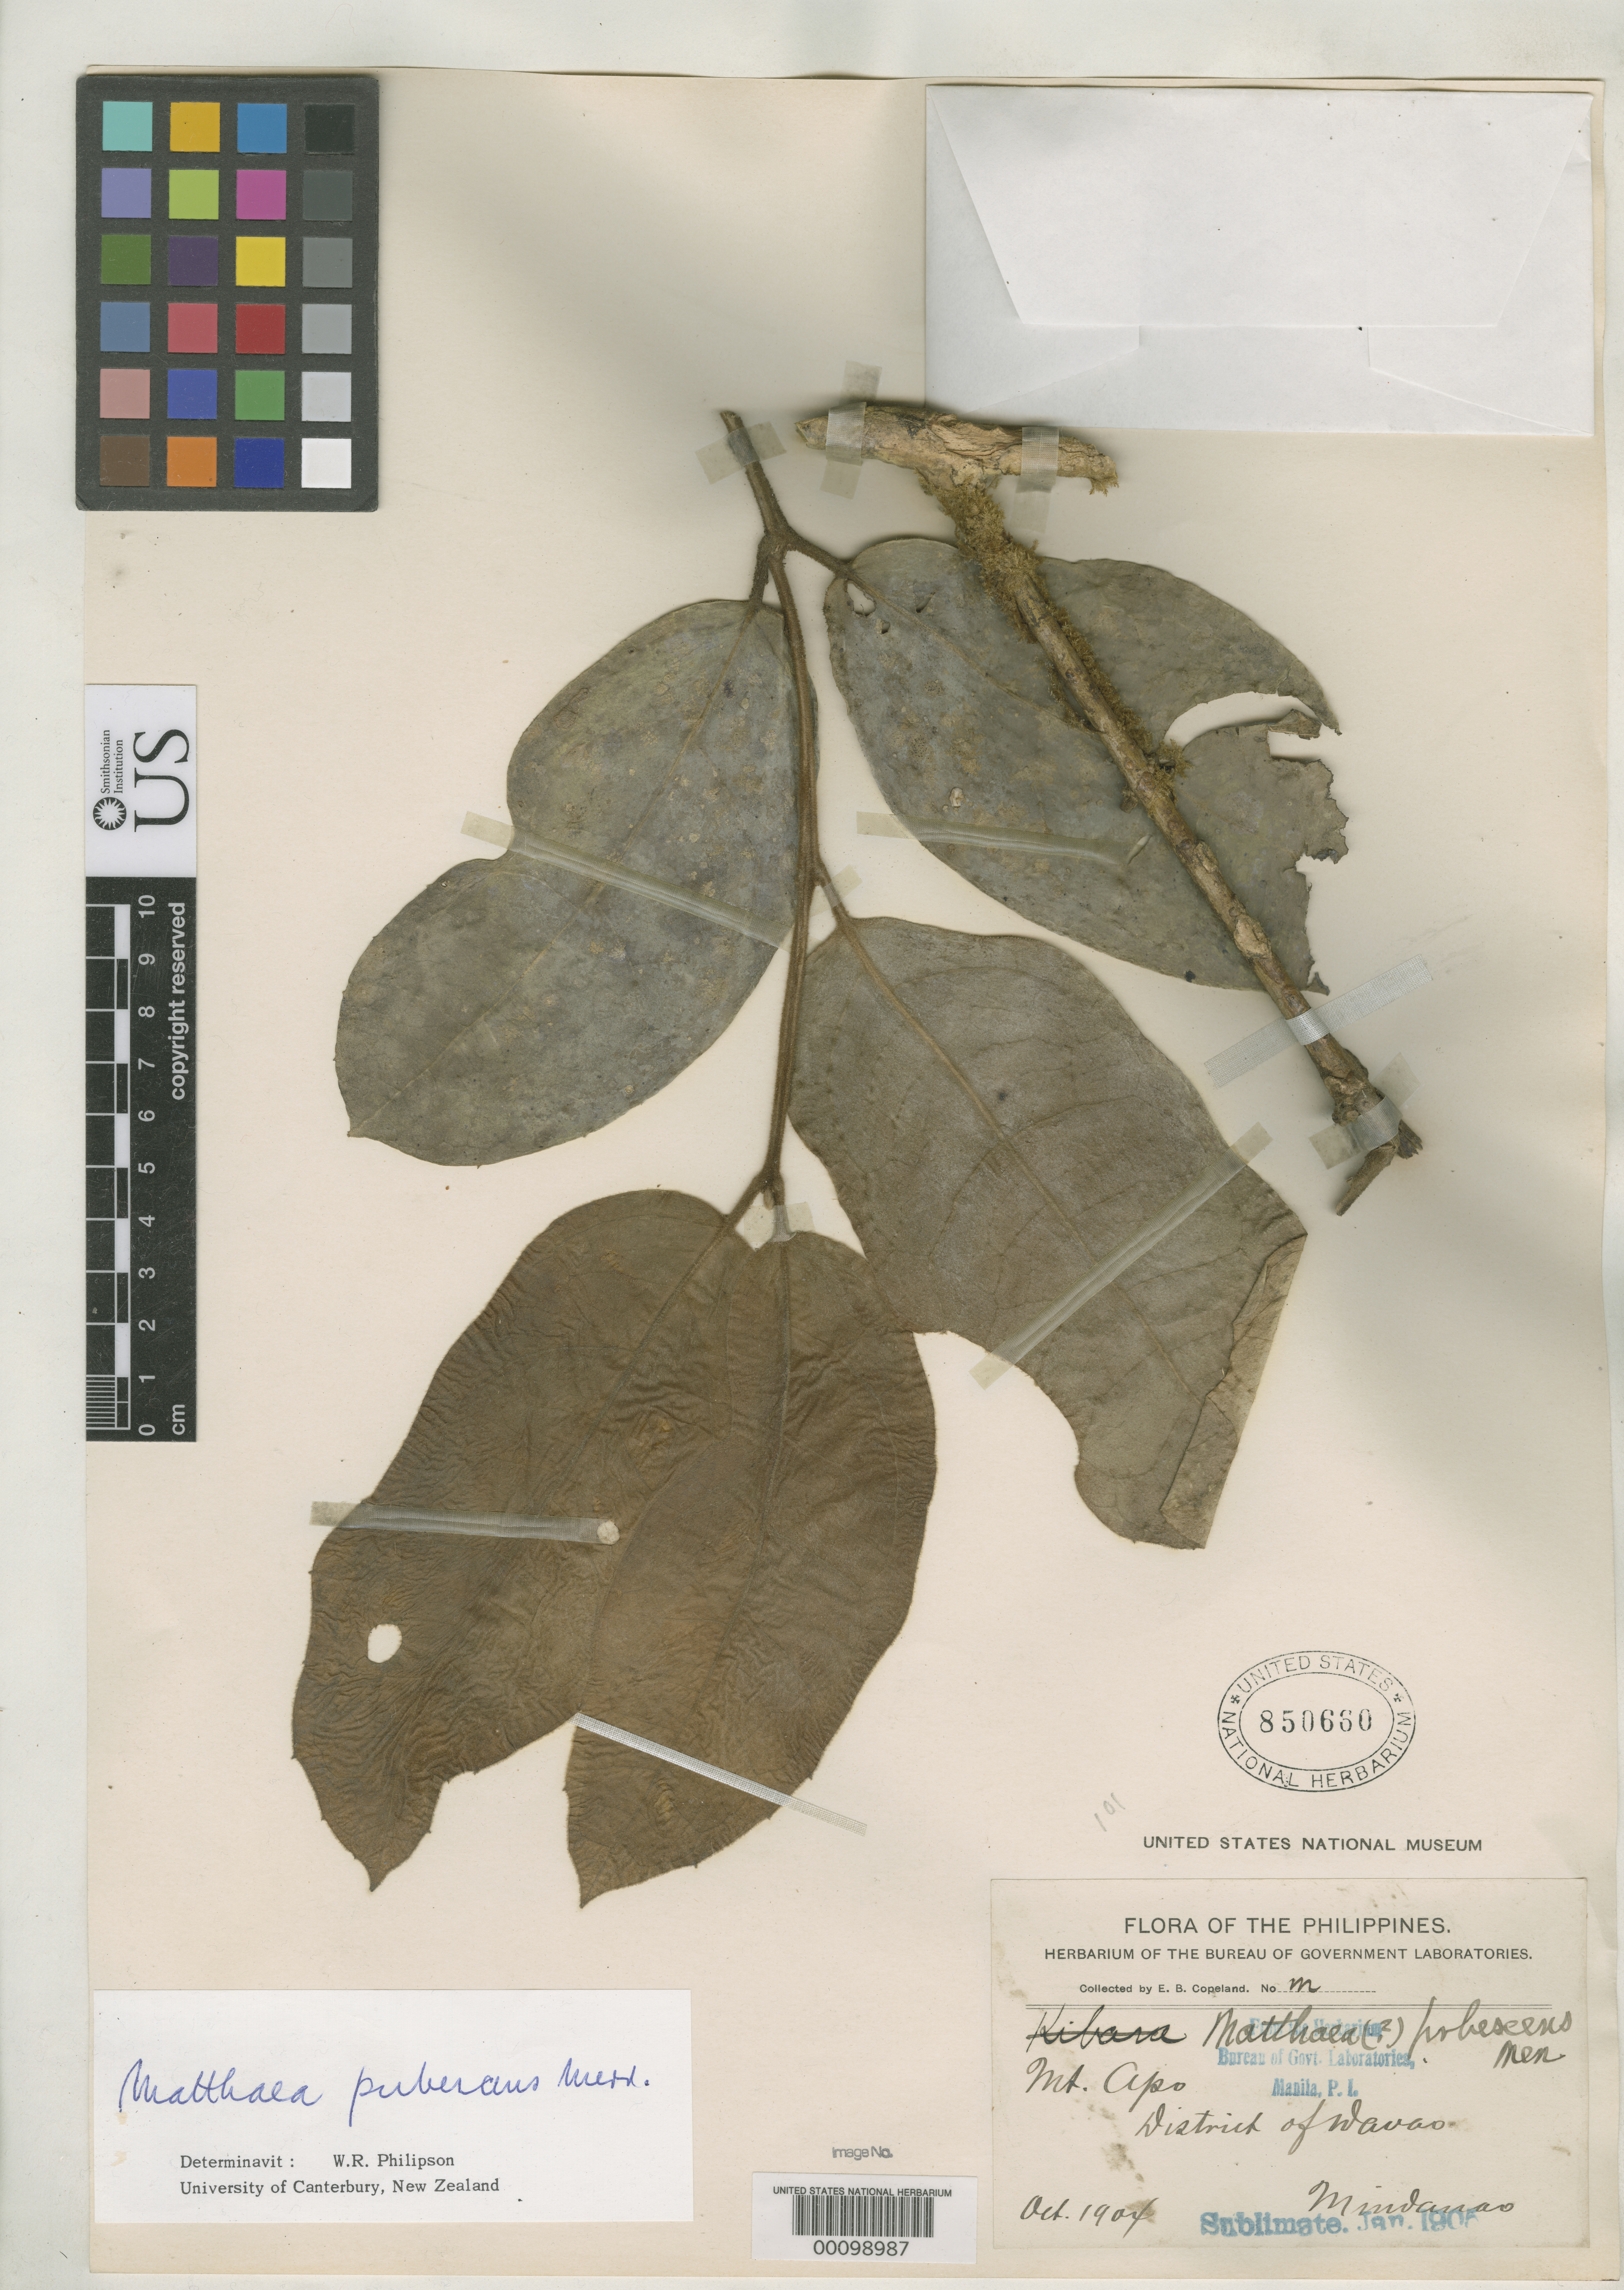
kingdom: Plantae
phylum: Tracheophyta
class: Magnoliopsida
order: Laurales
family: Monimiaceae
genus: Matthaea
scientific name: Matthaea pubescens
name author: Merr. in Perkins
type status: Isotype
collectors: E. B. Copeland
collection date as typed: Oct 1904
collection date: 1904-10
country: Philippines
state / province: Davao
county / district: Davao del Sur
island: Mindanao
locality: Todaya.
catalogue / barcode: US 850660